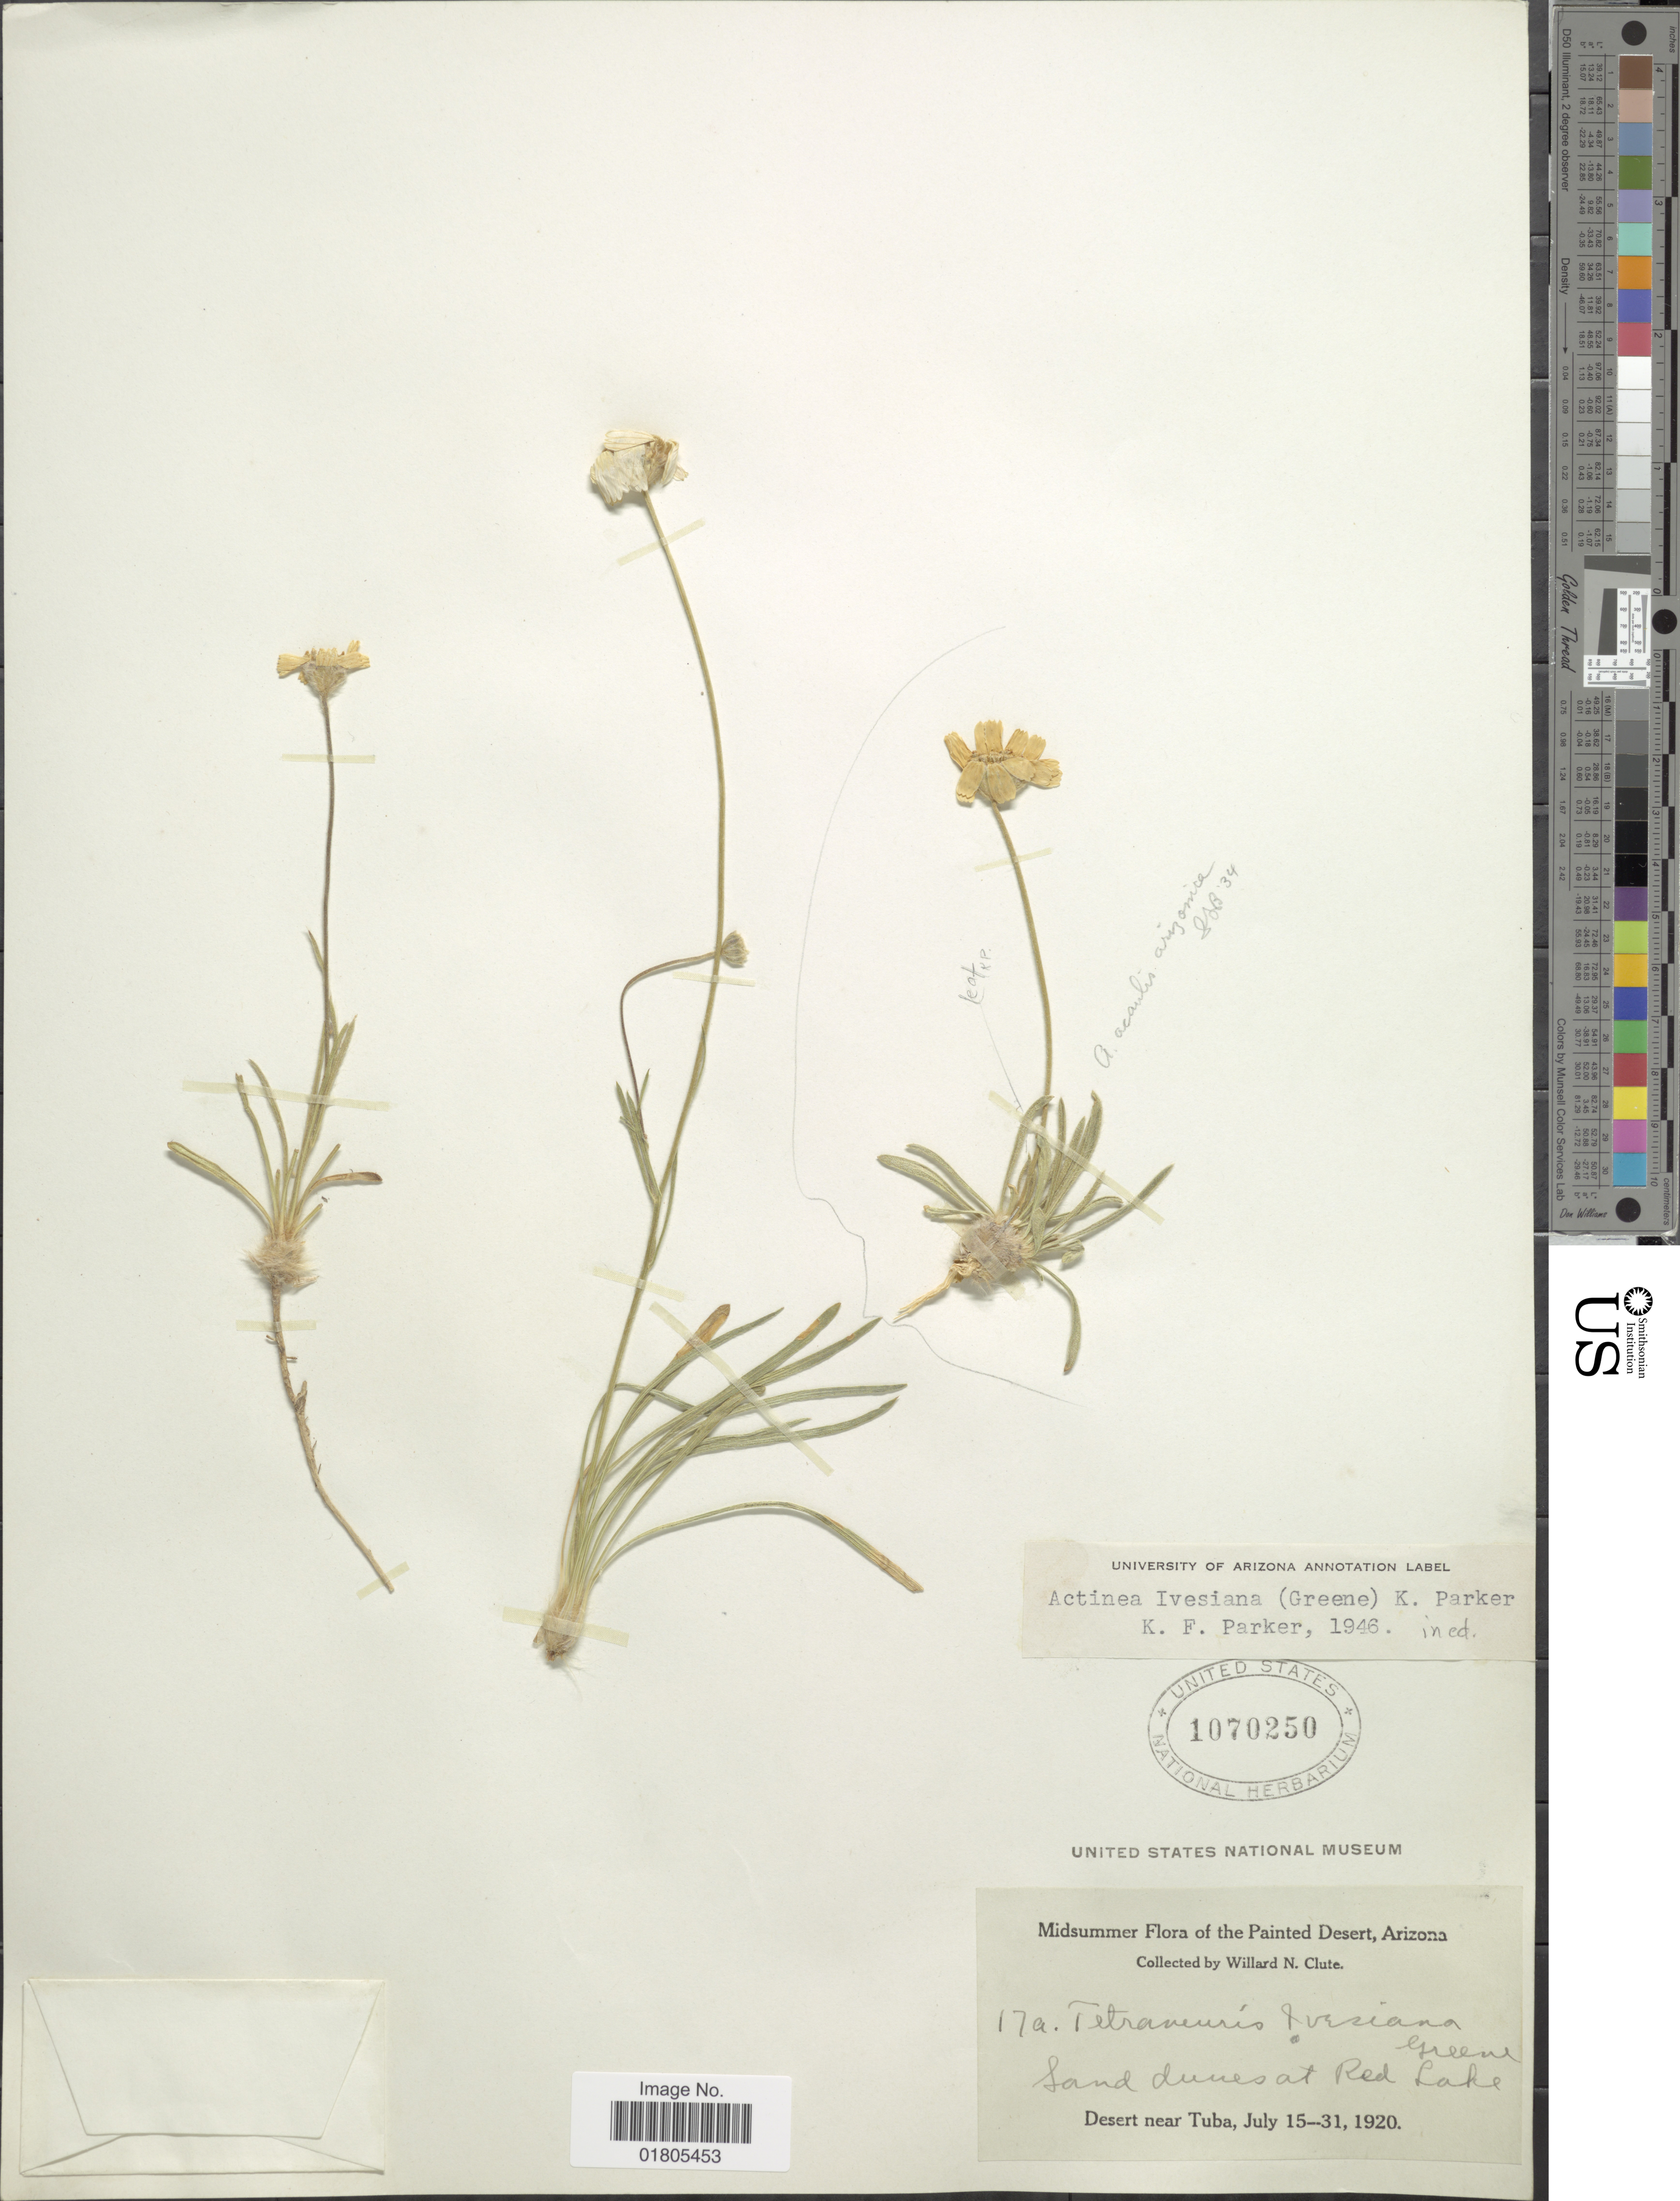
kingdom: Plantae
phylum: Tracheophyta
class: Magnoliopsida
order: Asterales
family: Asteraceae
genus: Actinea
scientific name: Actinea ivesiana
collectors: W. N. Clute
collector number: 17a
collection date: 1920-07-15/1920-07-31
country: United States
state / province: Arizona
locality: Midsummer Flora of the Painted Desert, Arizona. Sand dunes at Red Lake. Desert near Tuba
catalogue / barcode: US 1070250